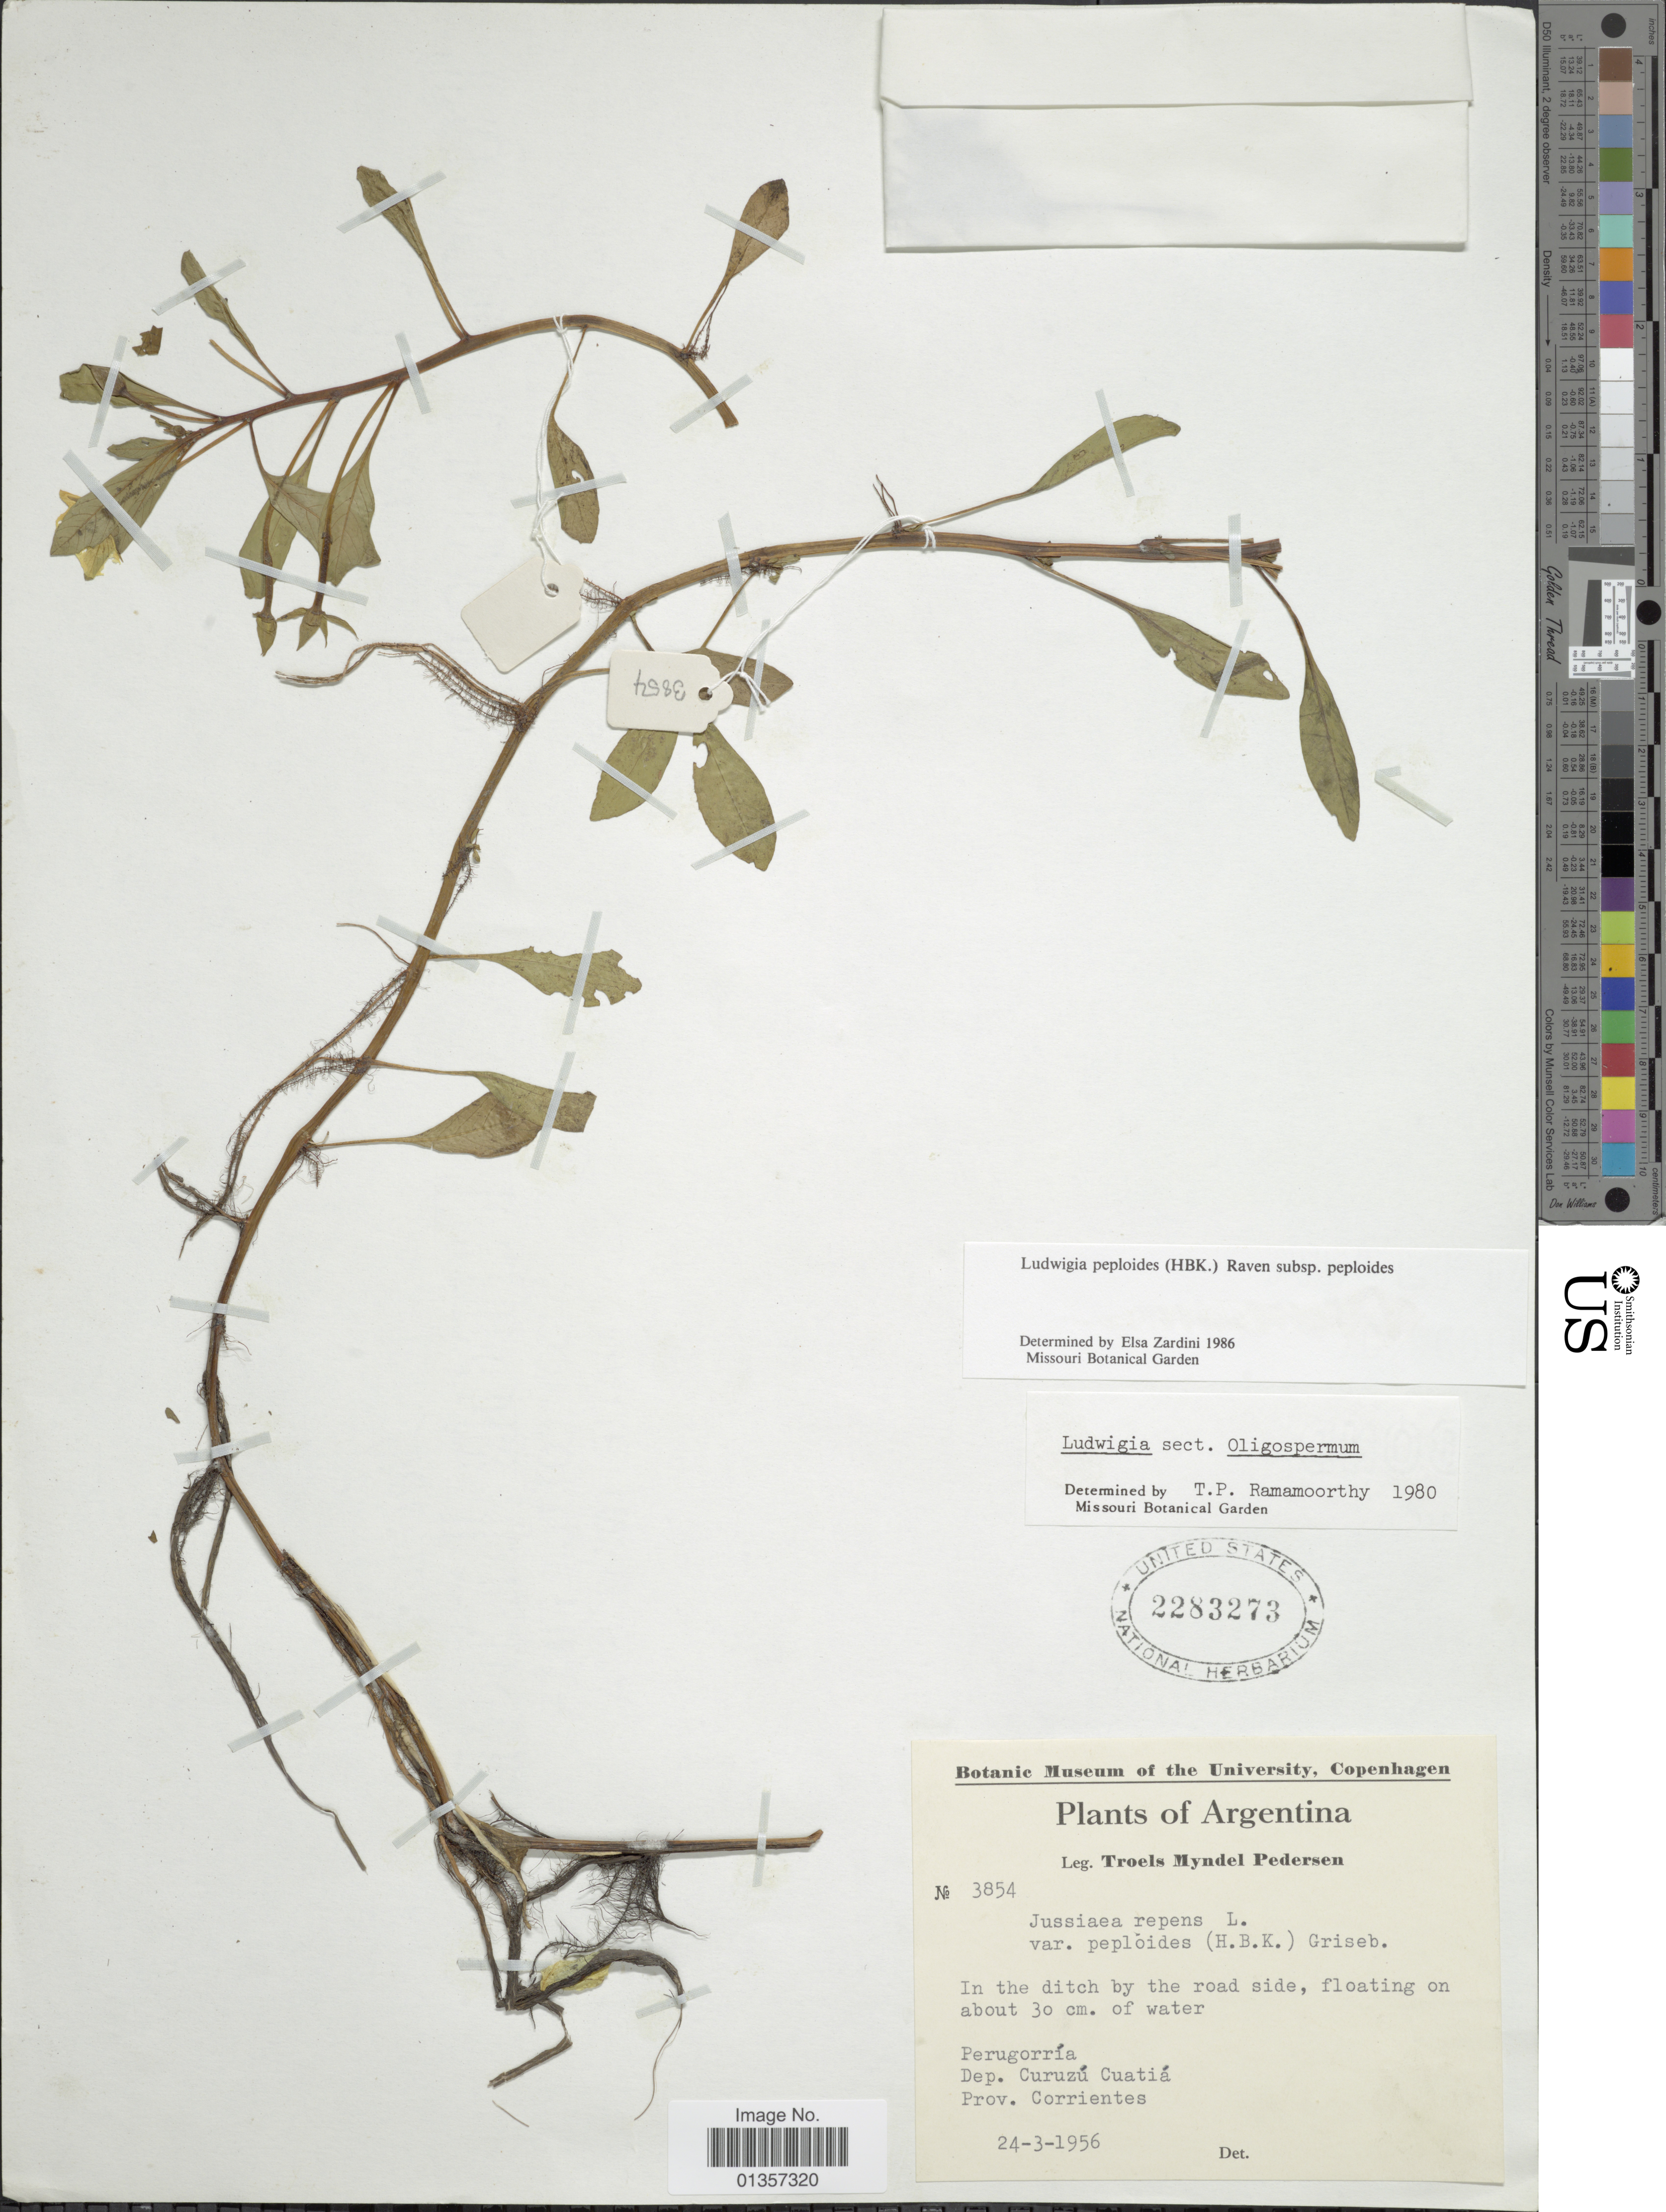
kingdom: Plantae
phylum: Tracheophyta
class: Magnoliopsida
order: Myrtales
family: Onagraceae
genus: Ludwigia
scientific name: Ludwigia peploides subsp. peploides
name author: (Kunth) P.H. Raven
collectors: T. Pederson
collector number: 3854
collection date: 1956-03-24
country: Argentina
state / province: Corrientes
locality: Perugorría. Dep. Curuzú Cuatiá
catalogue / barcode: US 2283273